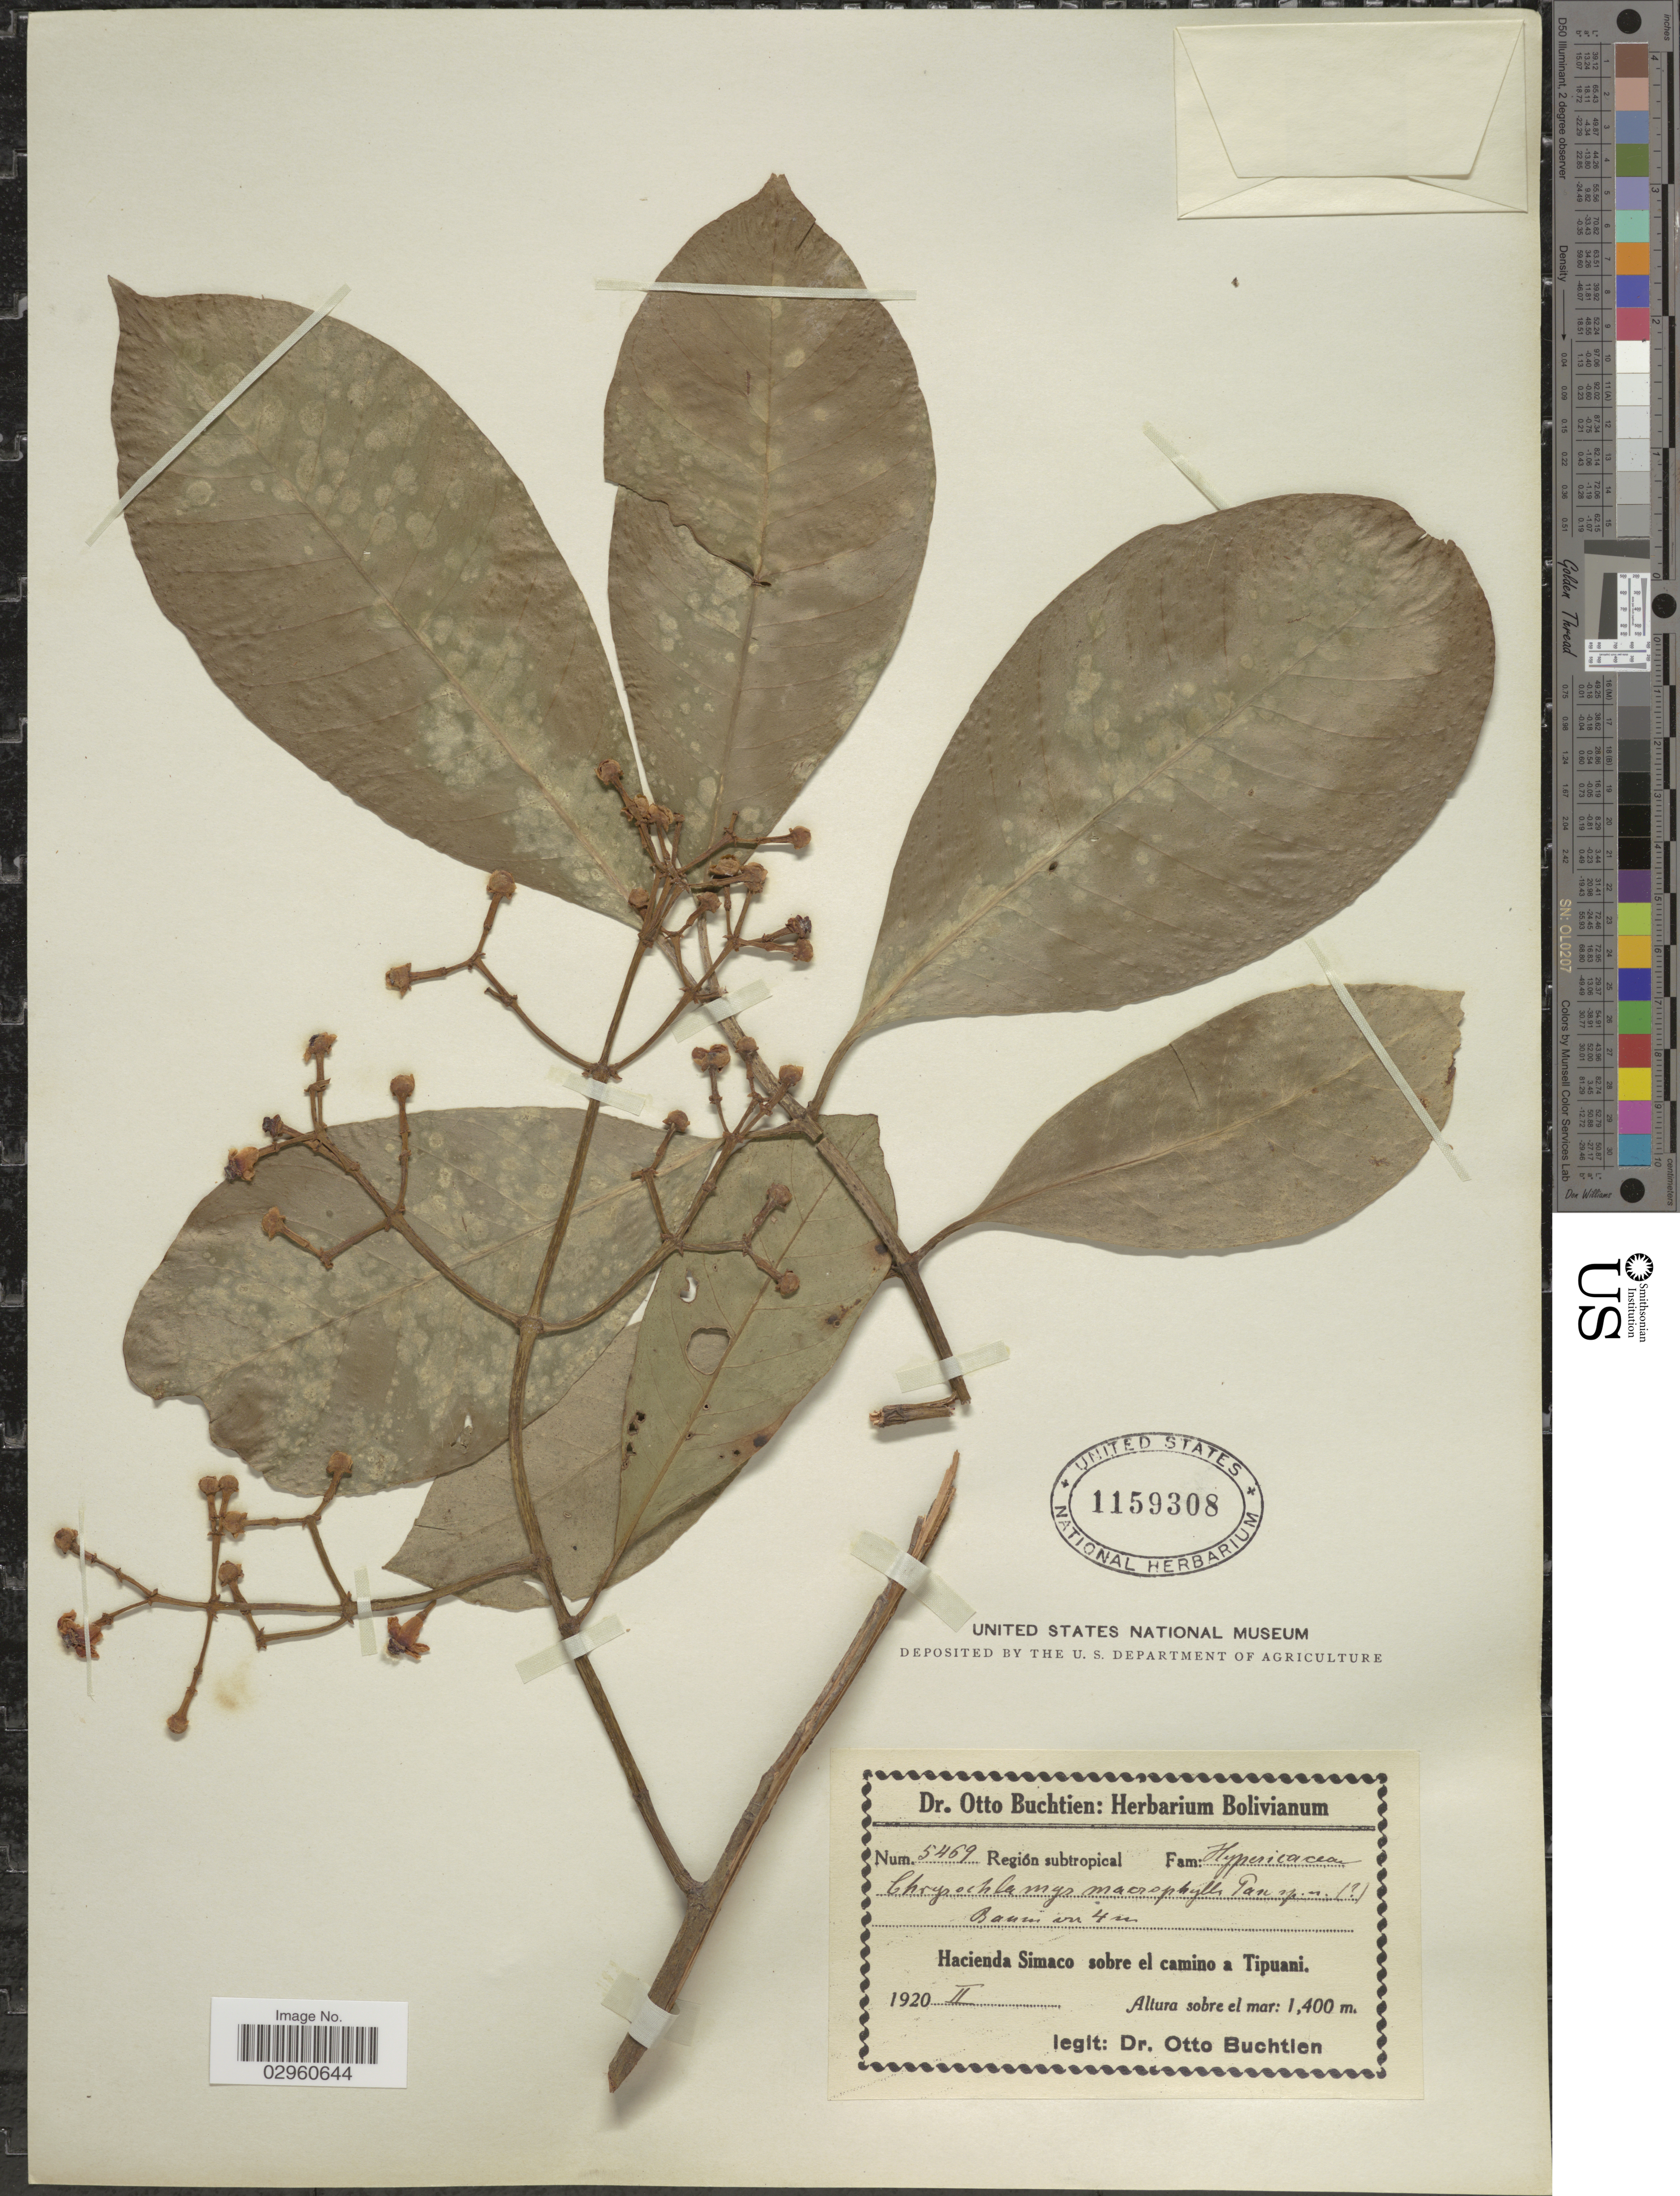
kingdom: Plantae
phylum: Tracheophyta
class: Magnoliopsida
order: Malpighiales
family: Clusiaceae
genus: Chrysochlamys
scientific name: Chrysochlamys macrophylla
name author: Pax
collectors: O. Buchtien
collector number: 5469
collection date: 1920-02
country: Bolivia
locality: Región subtropical. Hacienda Simaco sobre el camino a Tipuani.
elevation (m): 1400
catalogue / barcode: US 1159308